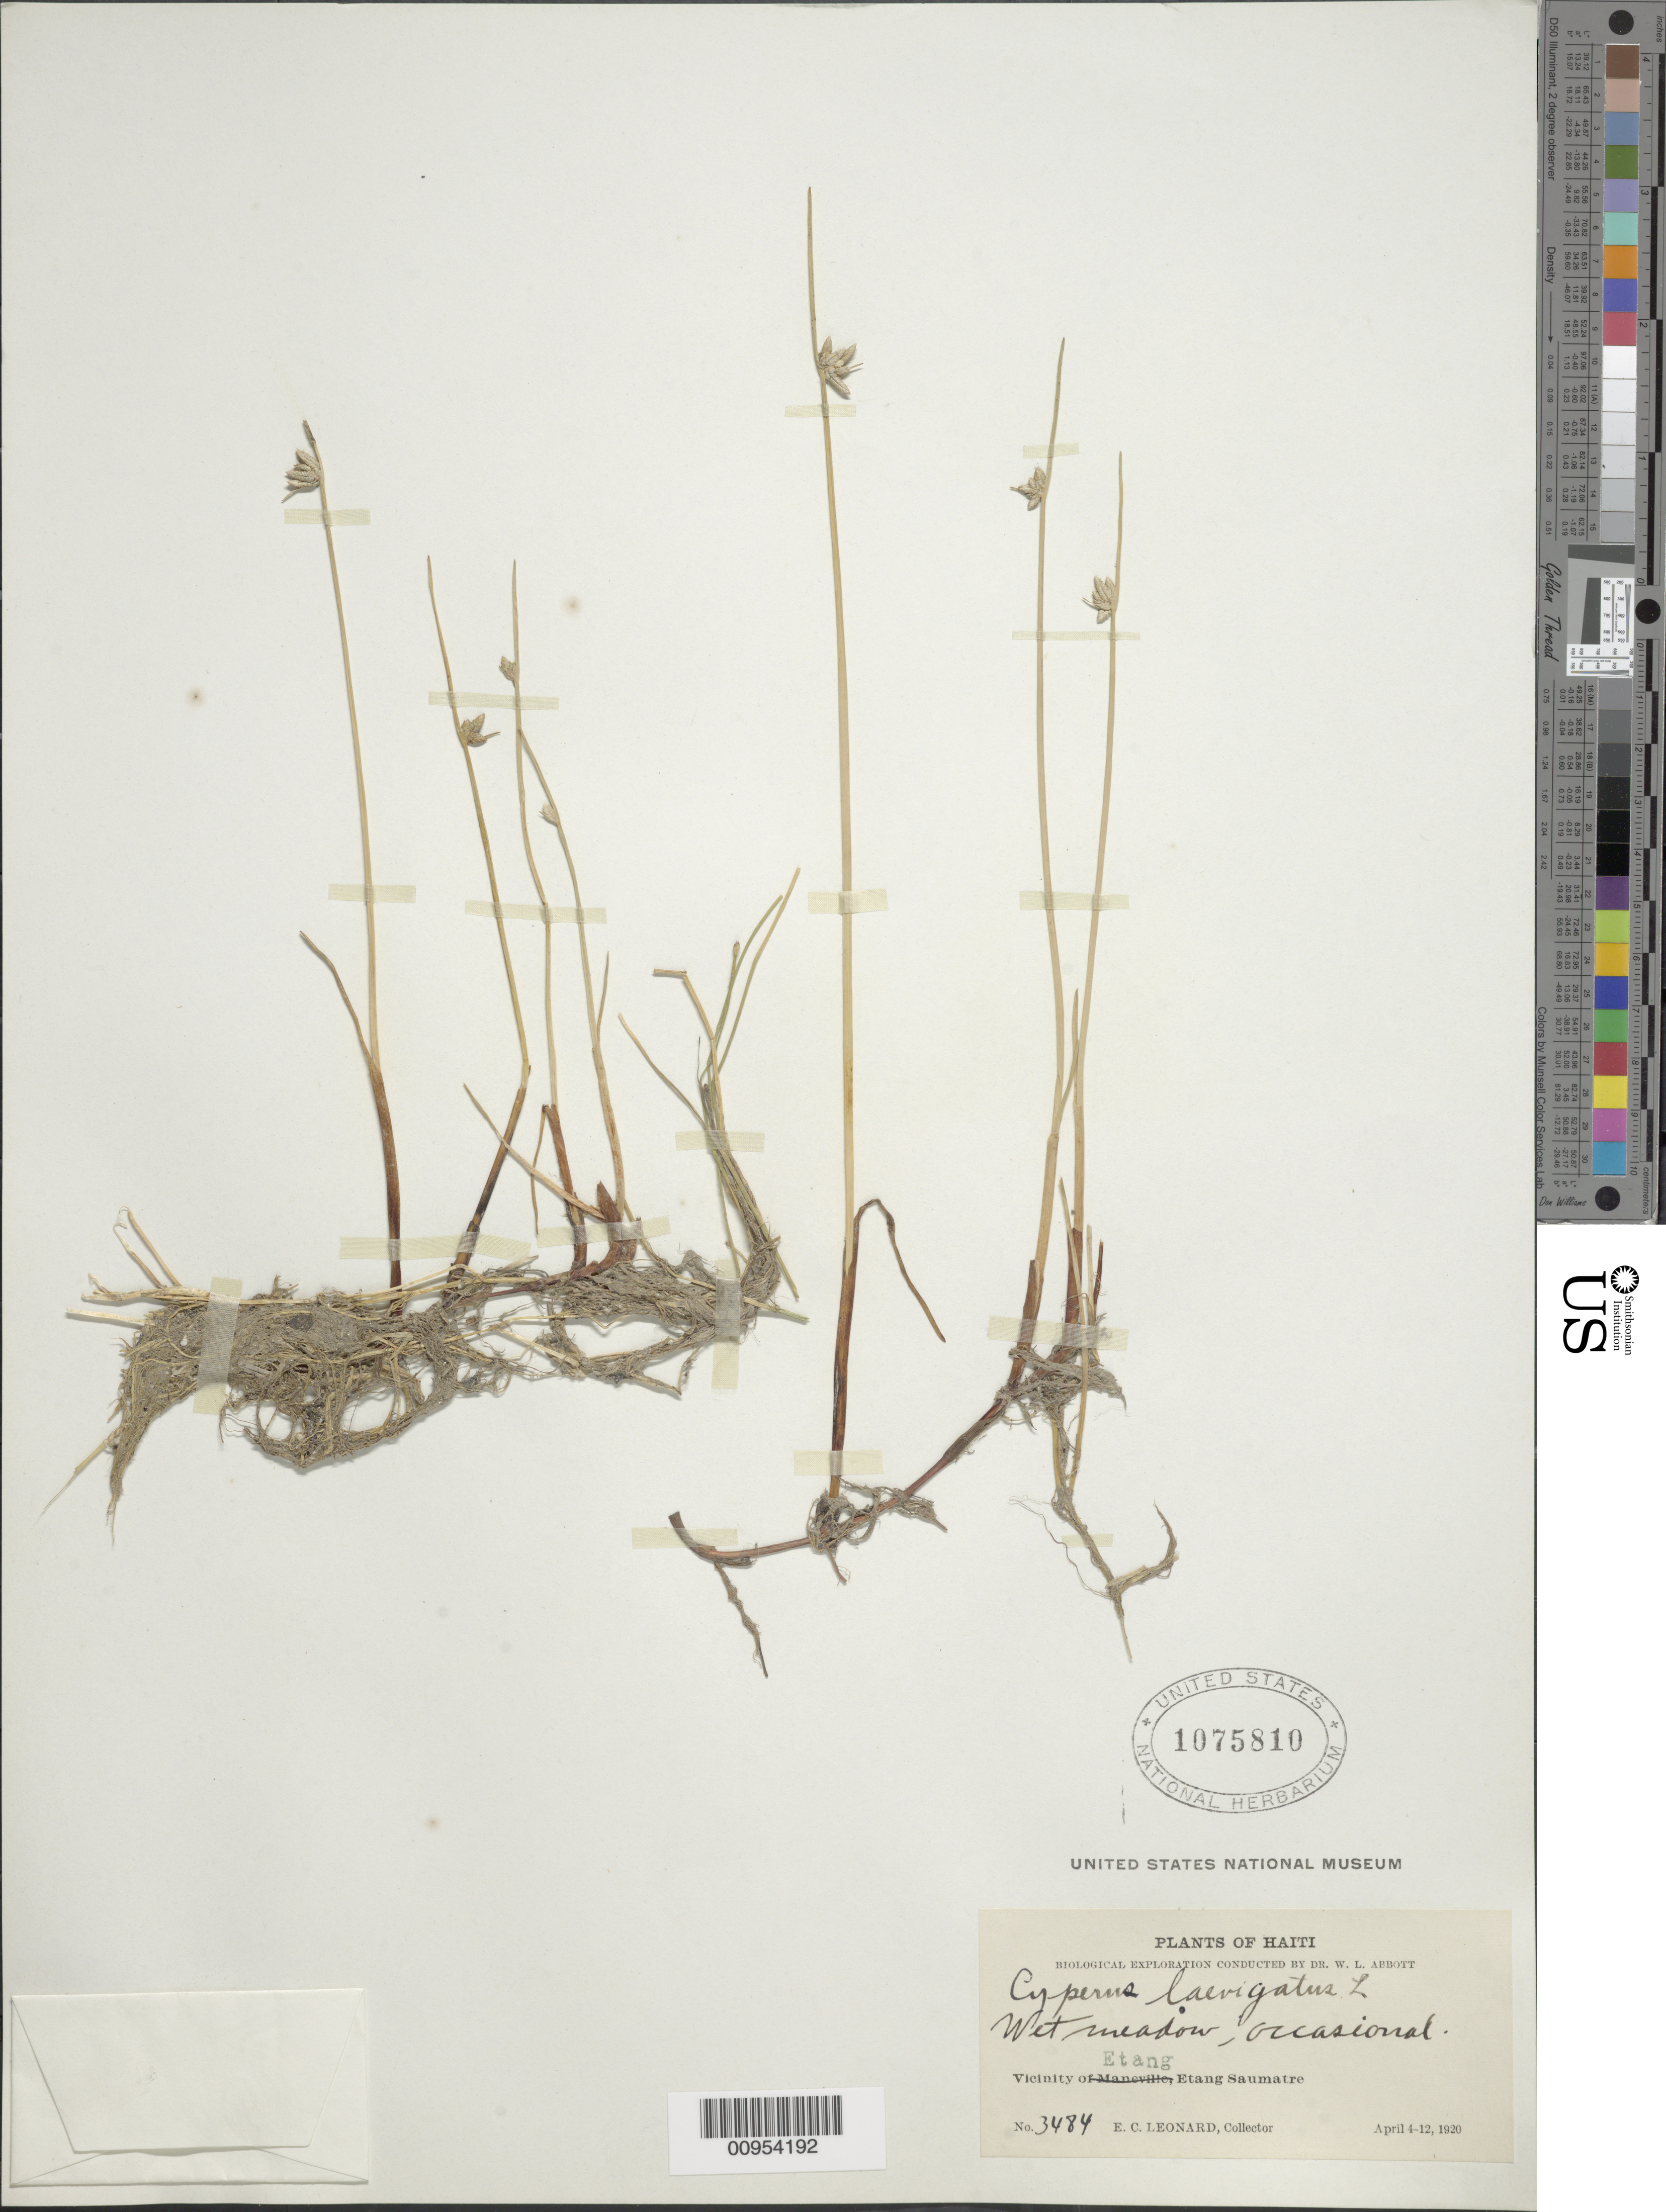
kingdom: Plantae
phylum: Tracheophyta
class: Liliopsida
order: Poales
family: Cyperaceae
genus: Cyperus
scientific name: Cyperus laevigatus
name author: L.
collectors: E. C. Leonard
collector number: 3484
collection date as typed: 04 Apr 1920 to 12 Apr 1920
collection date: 1920-04-04/1920-04-12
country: Haiti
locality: meadow, vicinity of Etang, Etang Saumatre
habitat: Wet meadow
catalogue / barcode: US 1075810